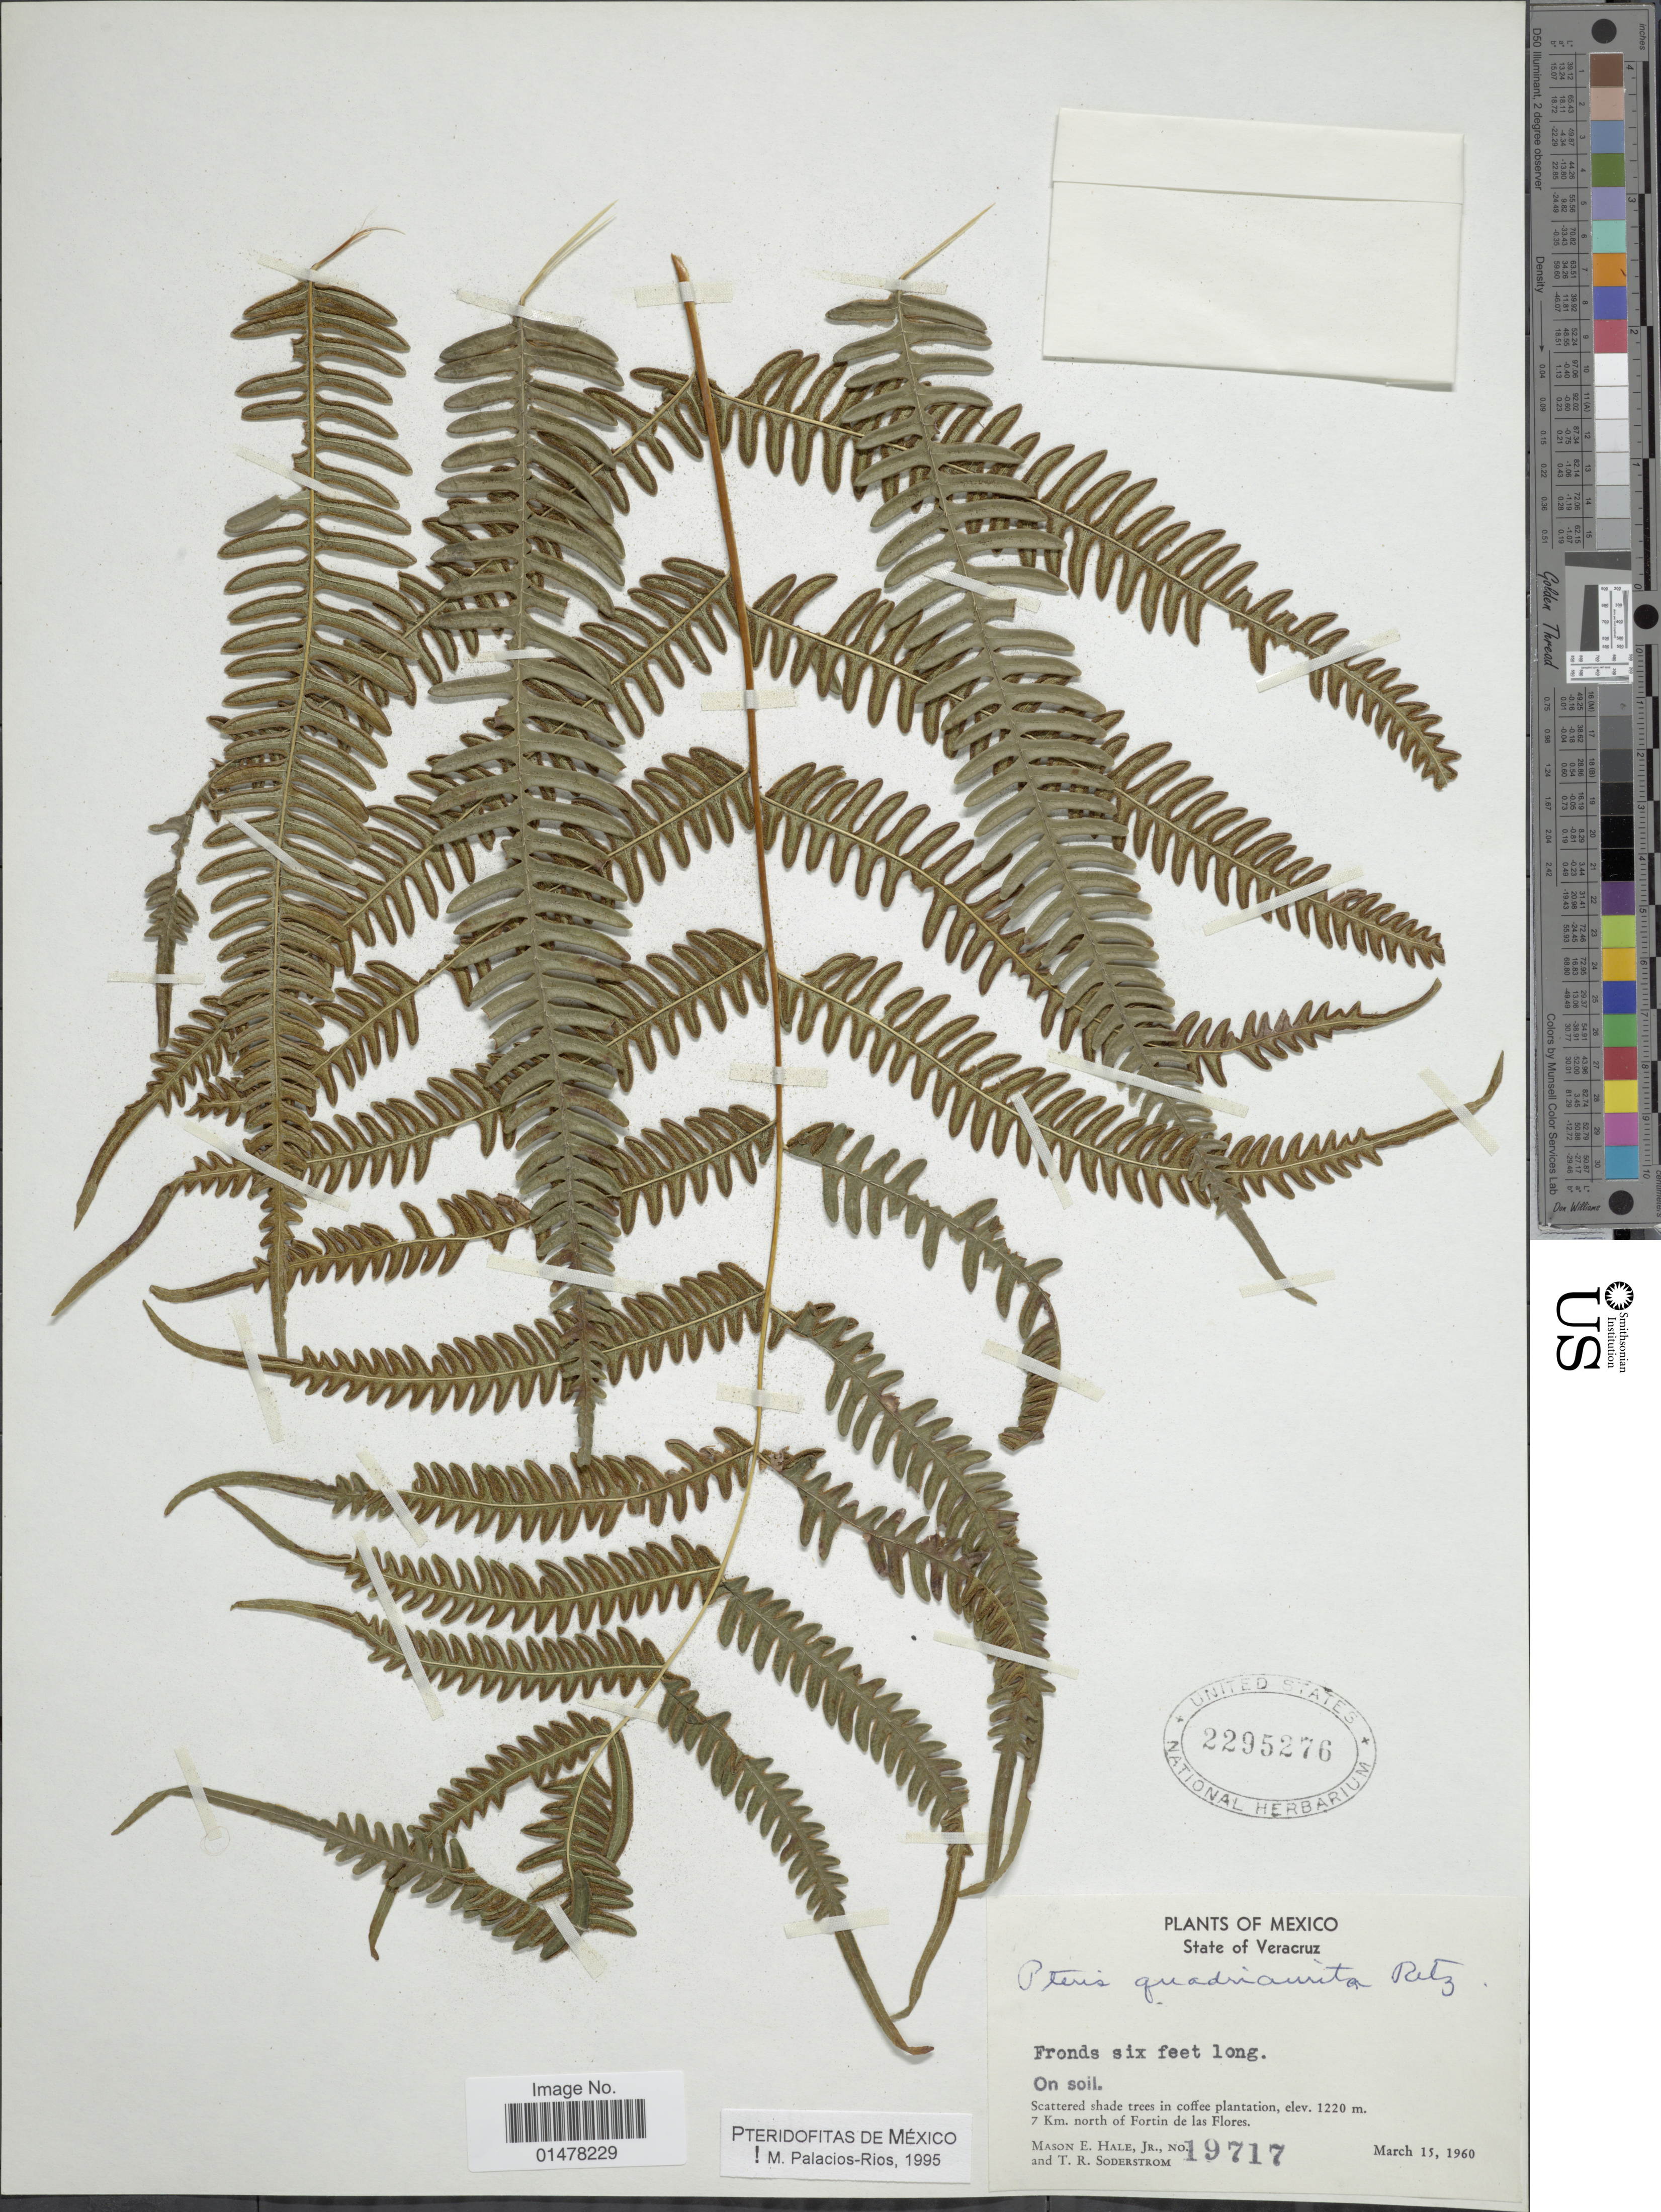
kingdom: Plantae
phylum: Tracheophyta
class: Polypodiopsida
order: Polypodiales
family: Pteridaceae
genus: Pteris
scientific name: Pteris quadriaurita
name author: Retz.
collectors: M. Hale & T. R. Soderstrom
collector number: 19717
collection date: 1960-03-15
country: Mexico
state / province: Veracruz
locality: Plants of Mexico, State of Veracruz, 7km north of Fortin de las flores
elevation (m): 1220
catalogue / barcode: US 2295276